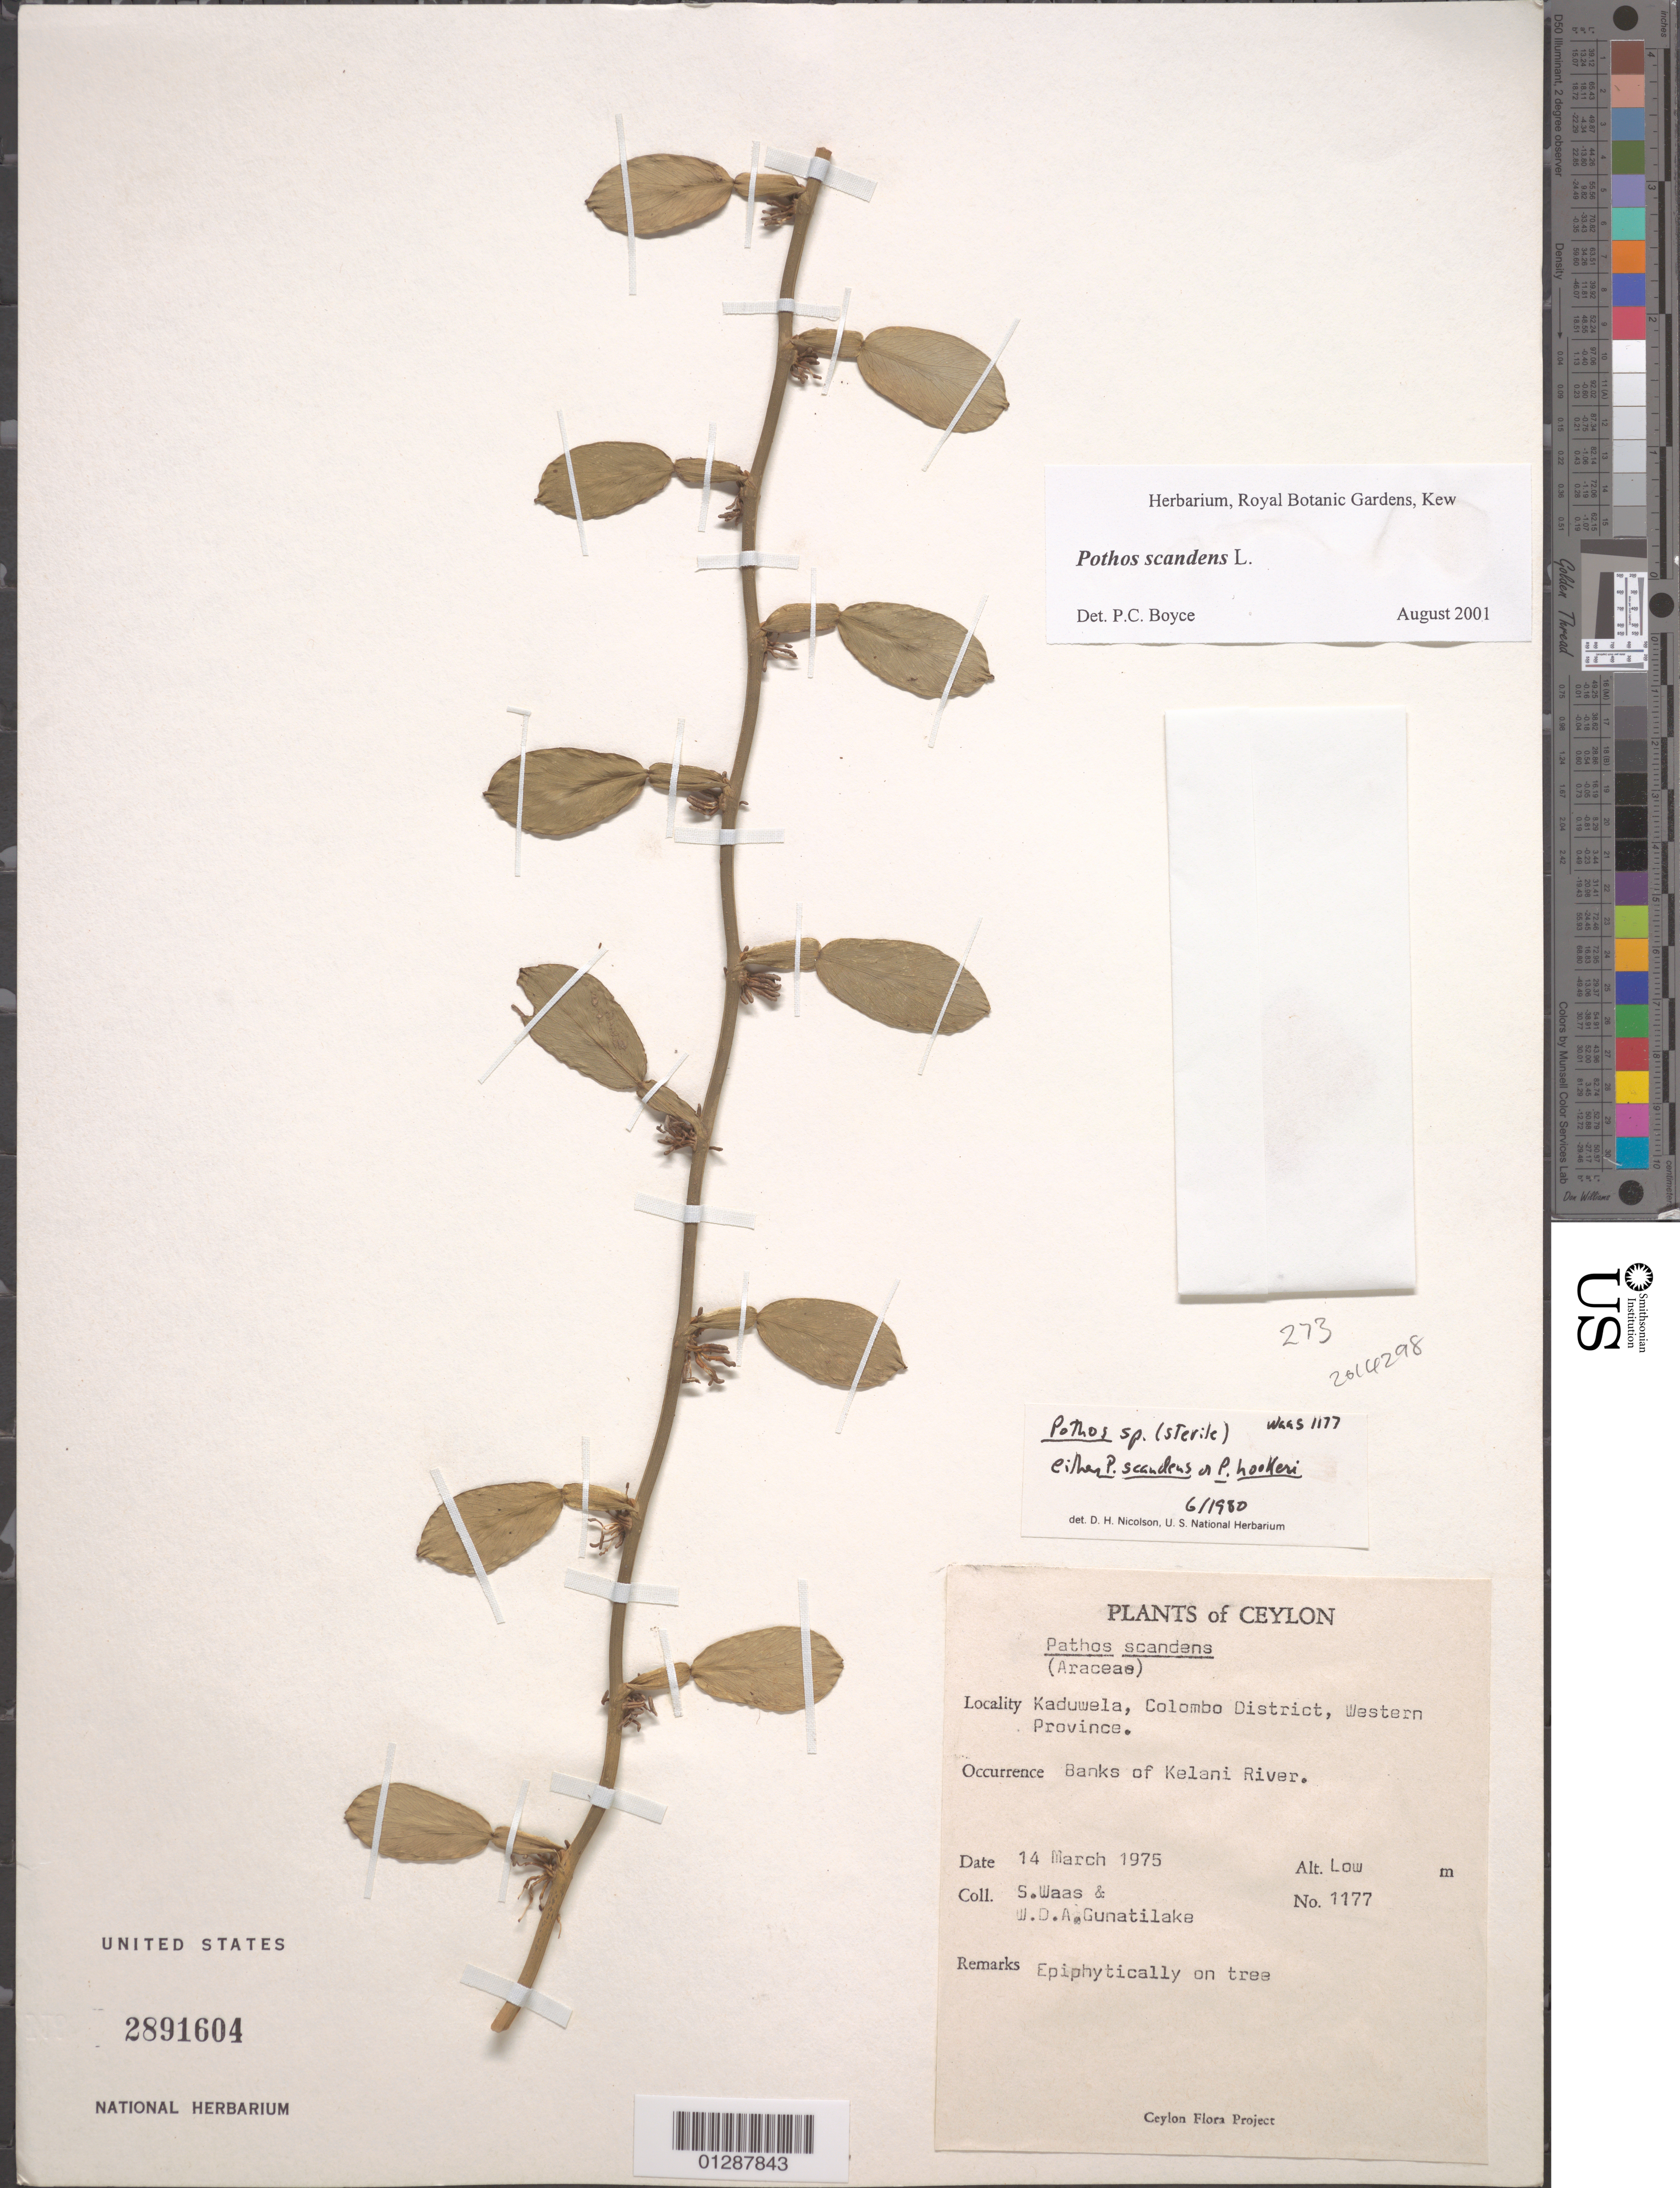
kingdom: Plantae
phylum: Tracheophyta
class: Liliopsida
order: Alismatales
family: Araceae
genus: Pothos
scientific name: Pothos scandens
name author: L.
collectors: S. Waas & W. D. Gunatilake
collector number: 1177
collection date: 1975-03-14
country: Sri Lanka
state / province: Western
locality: Ceylon. Kaduwela, Colombo District. Banks of Kelani River.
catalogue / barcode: US 2891604